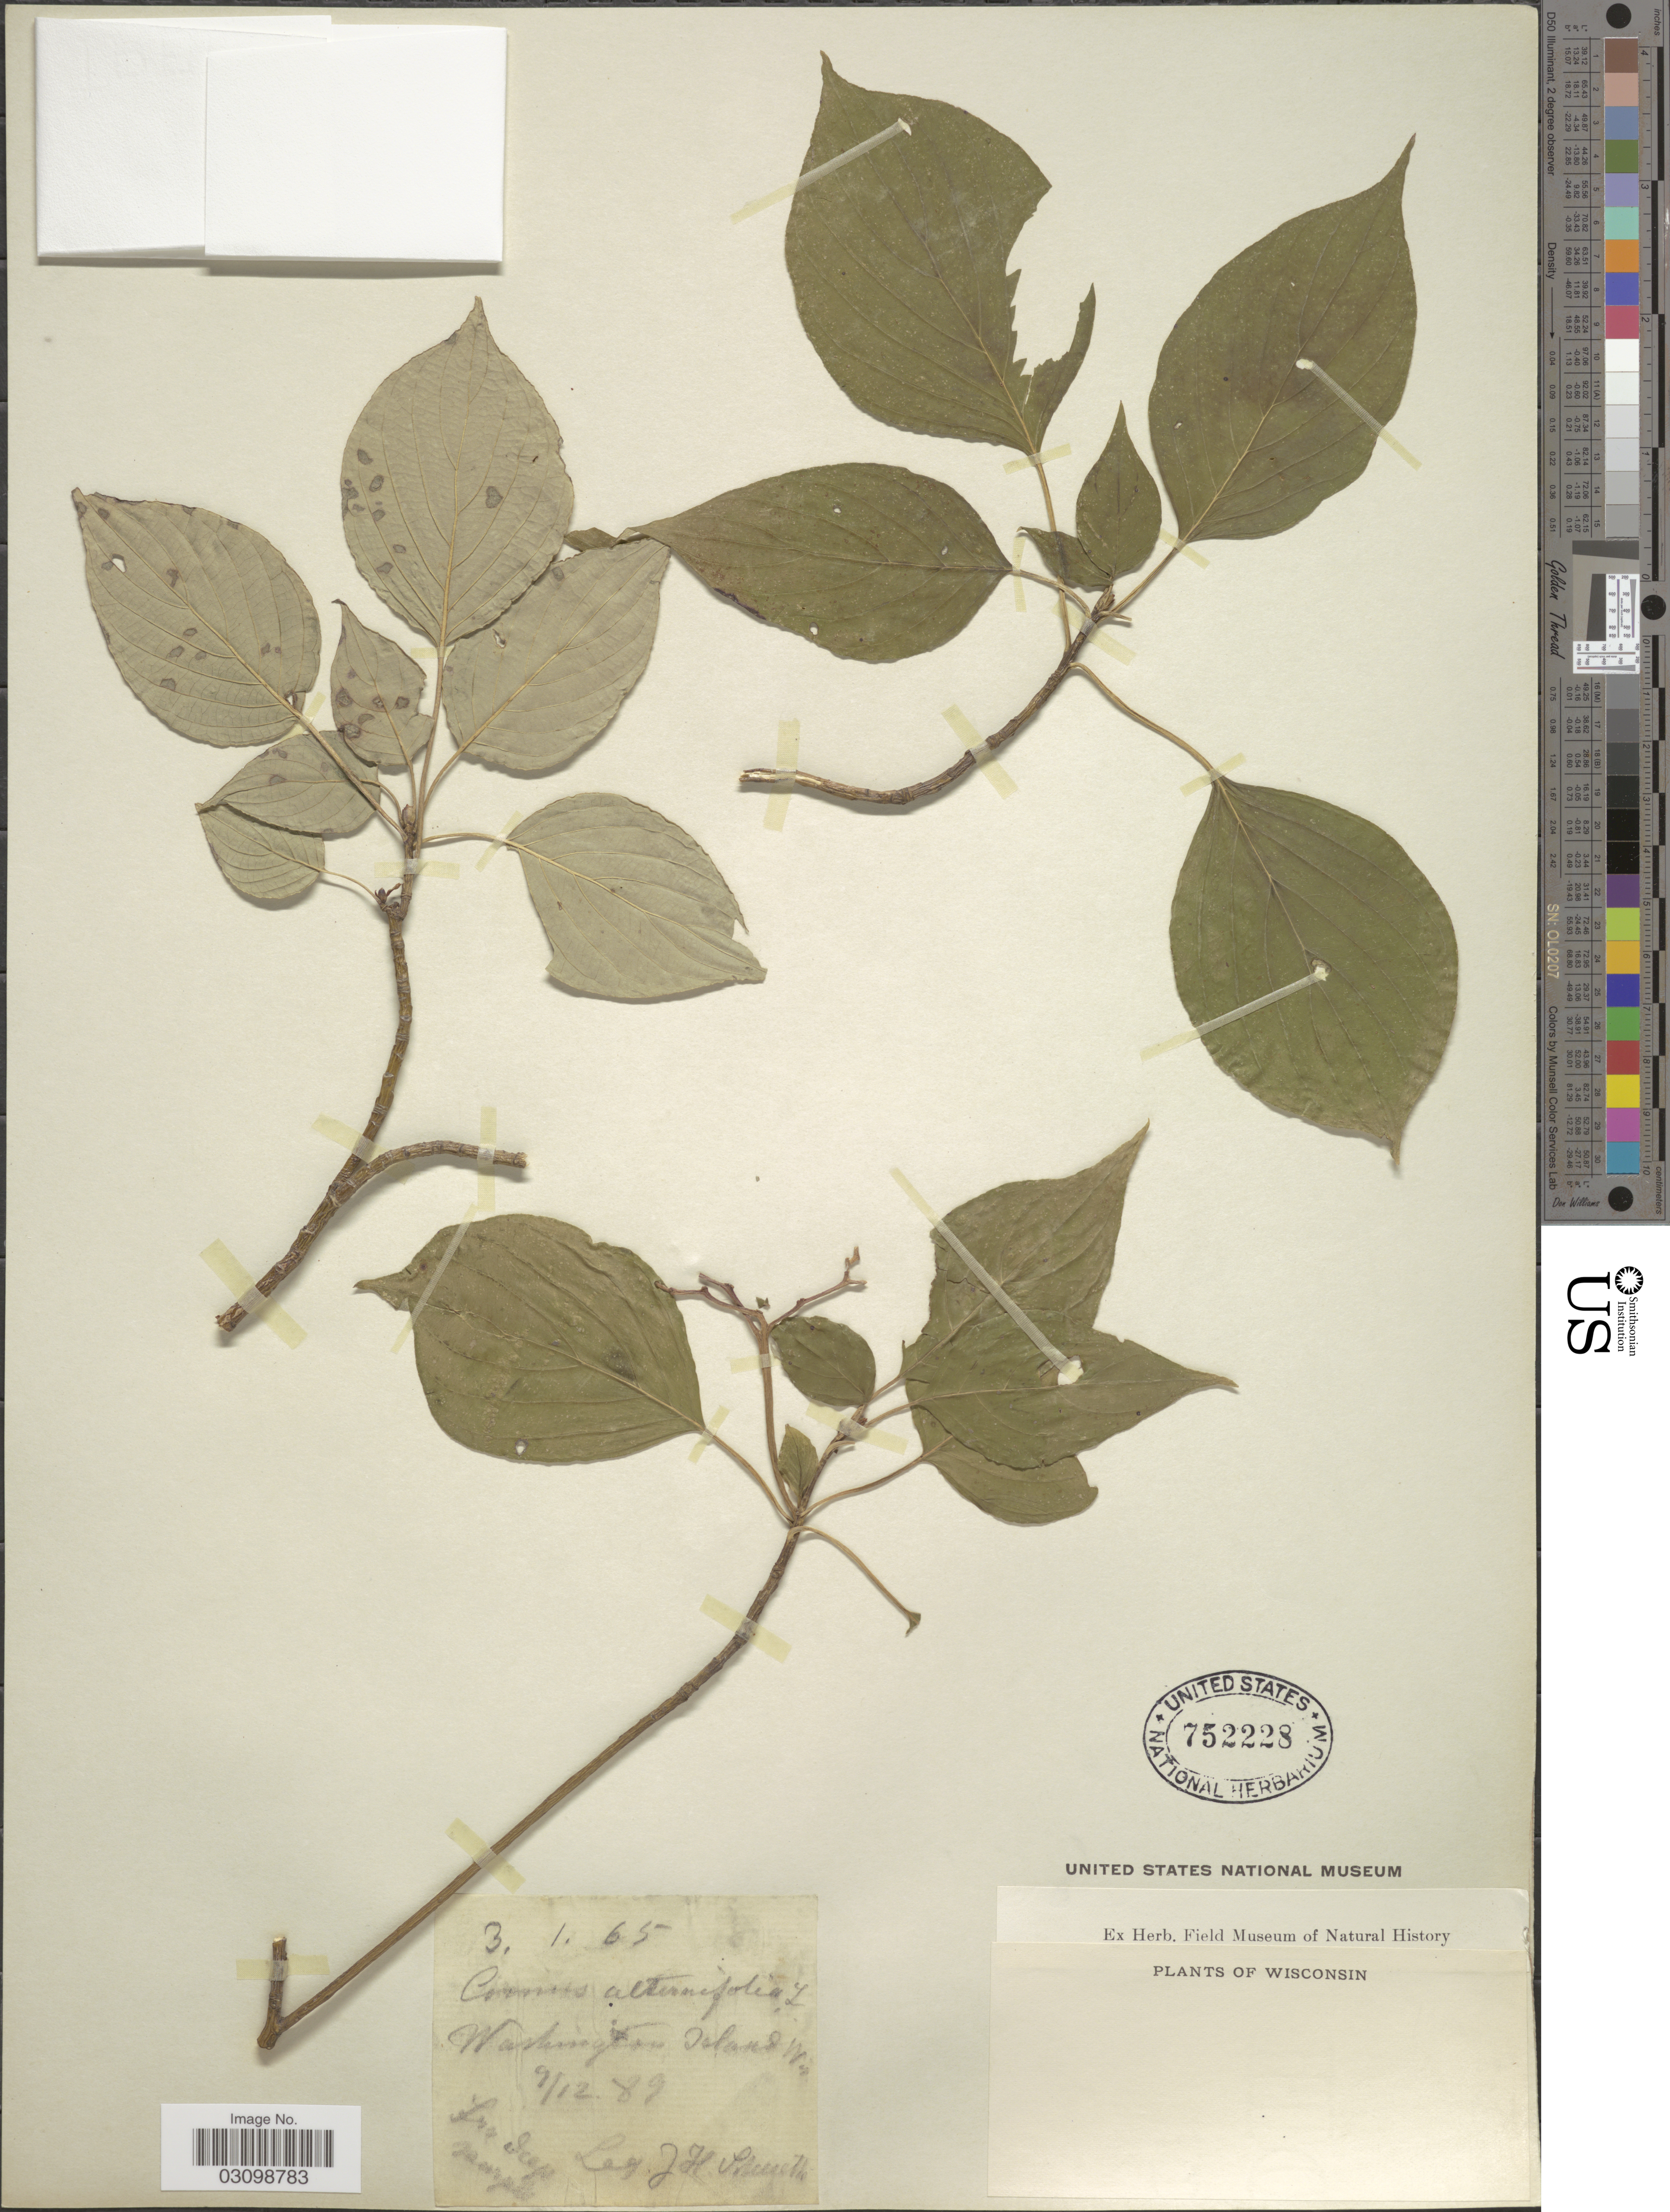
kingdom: Plantae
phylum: Tracheophyta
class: Magnoliopsida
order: Cornales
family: Cornaceae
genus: Cornus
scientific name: Cornus alternifolia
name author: L.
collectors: J. H. Schuette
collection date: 1865-01-03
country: United States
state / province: Wisconsin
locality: Washington Island, Wis.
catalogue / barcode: US 752228